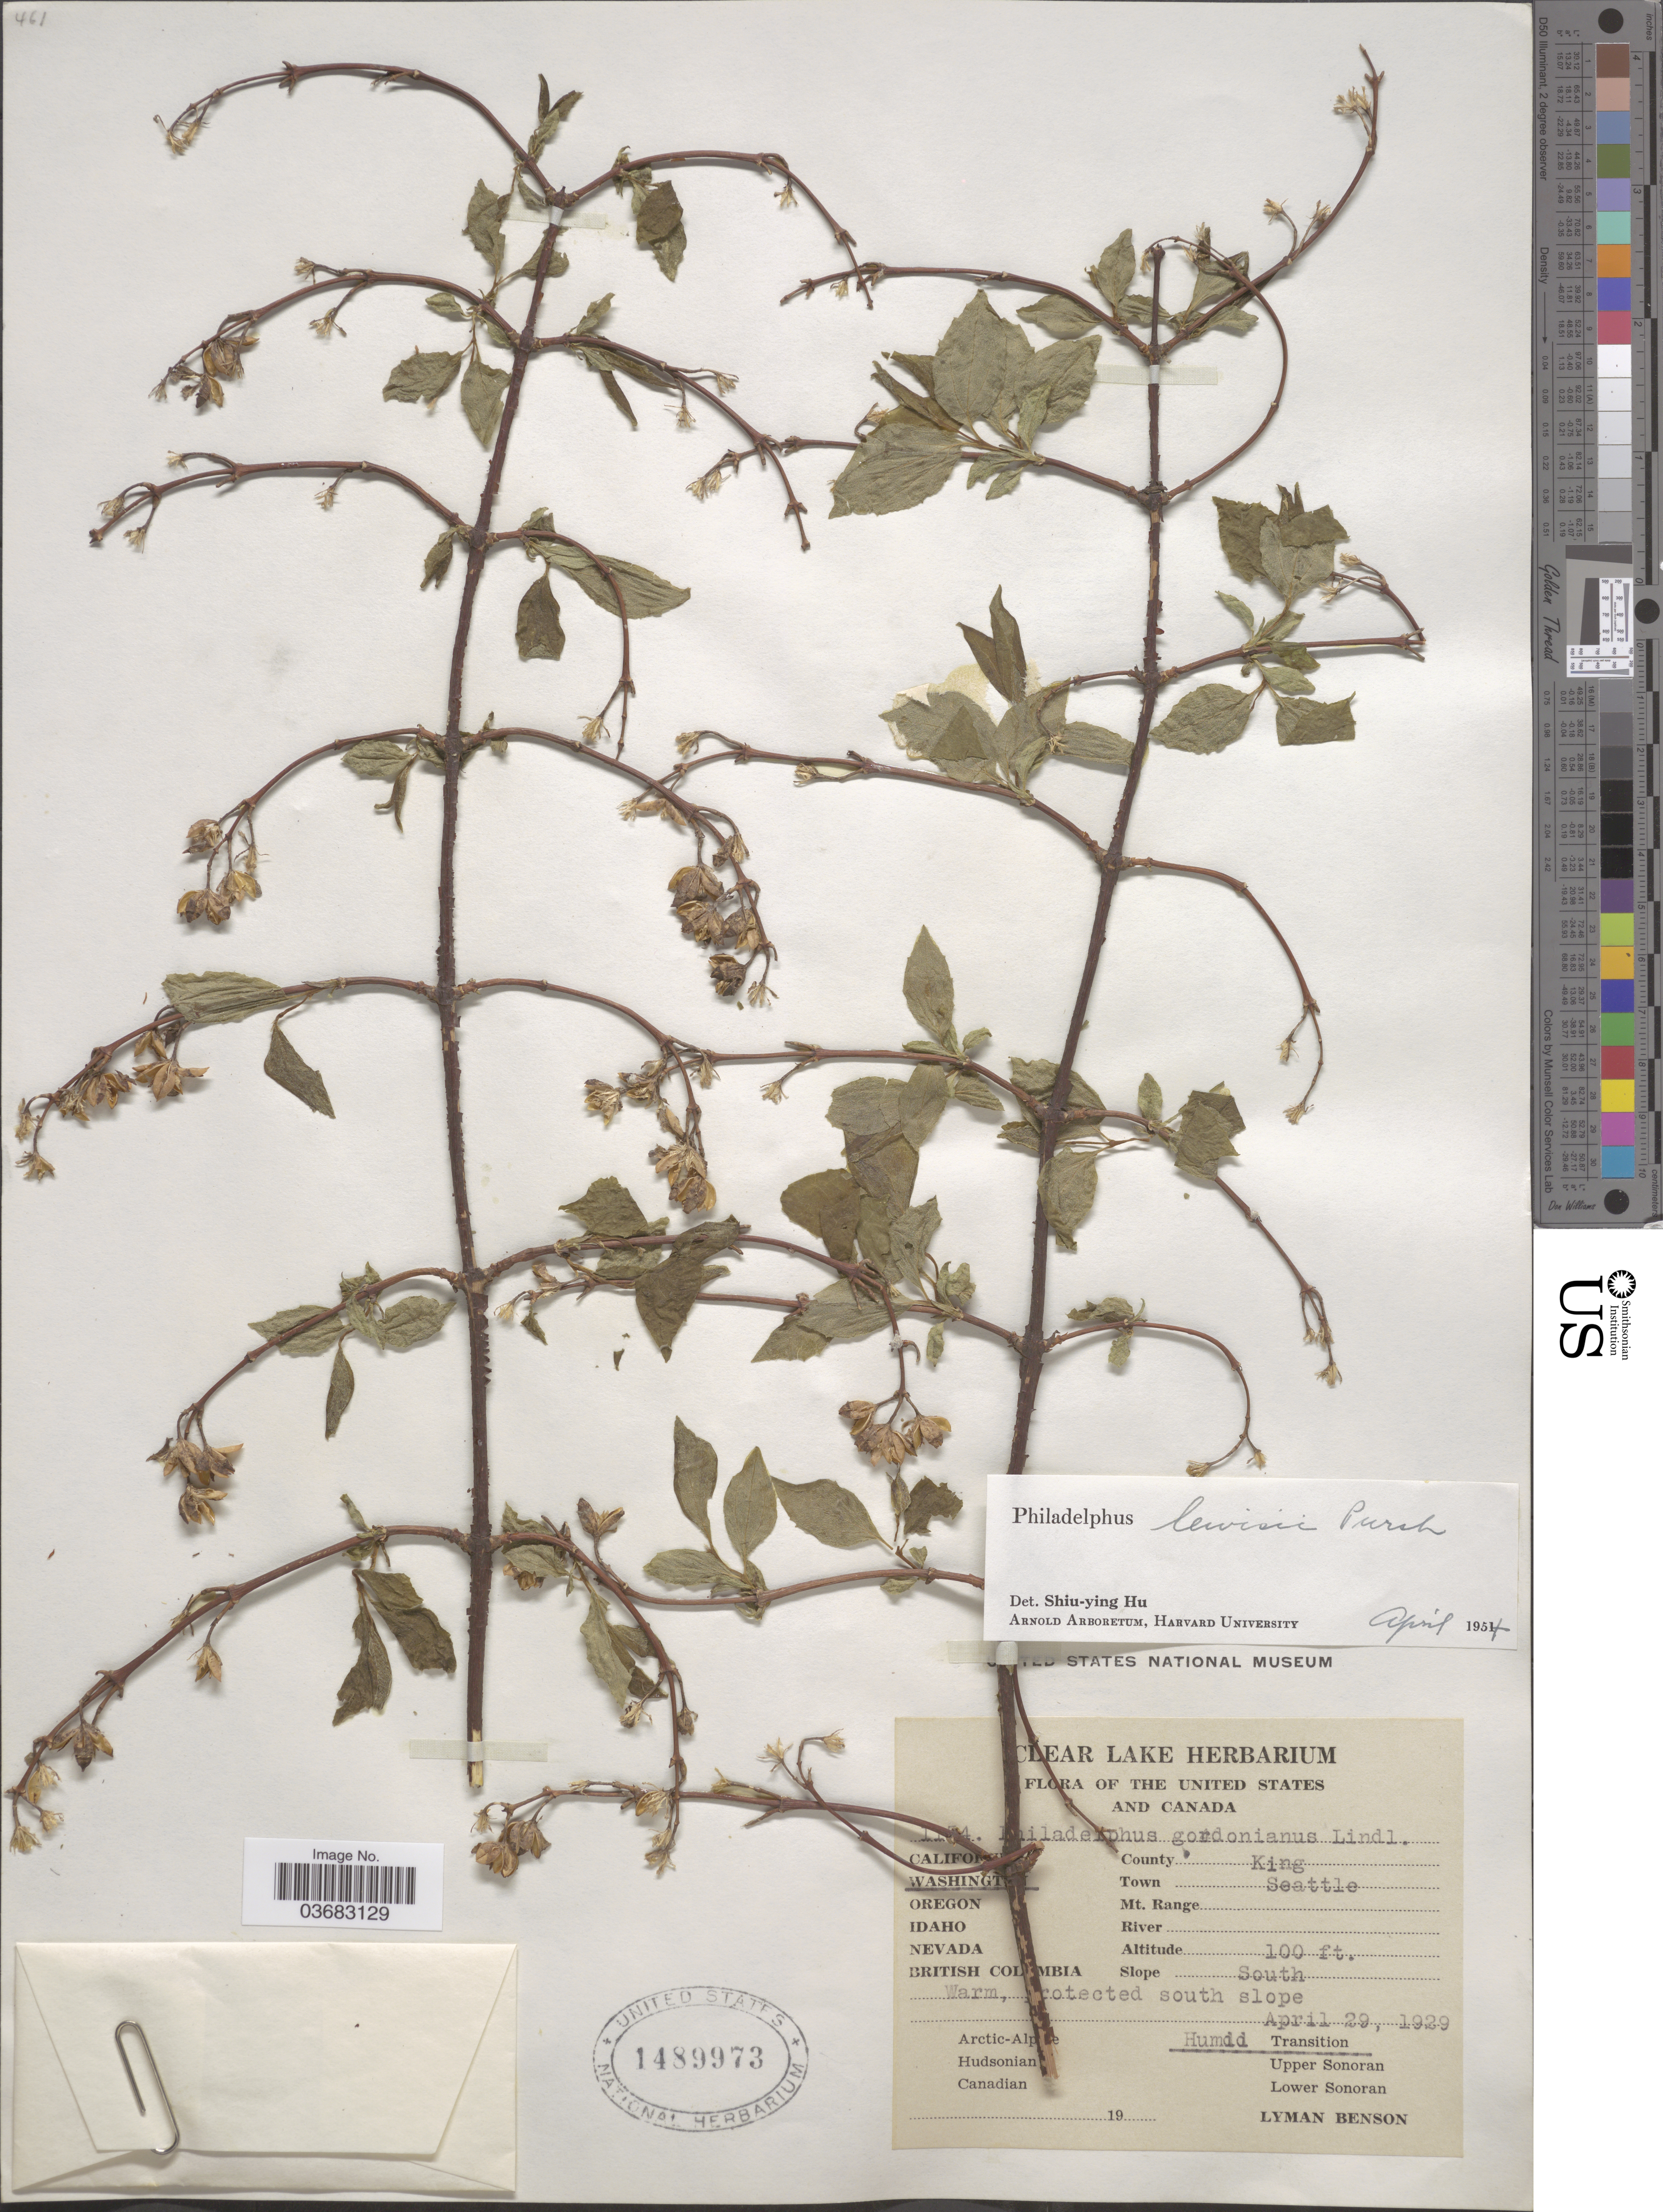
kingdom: Plantae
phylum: Tracheophyta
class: Magnoliopsida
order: Cornales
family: Hydrangeaceae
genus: Philadelphus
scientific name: Philadelphus lewisii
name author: Pursh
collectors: L. D. Benson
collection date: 1929-04-29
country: United States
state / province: Washington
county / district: King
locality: County King. Town Seattle. Slope South.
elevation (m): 30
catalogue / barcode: US 1489973